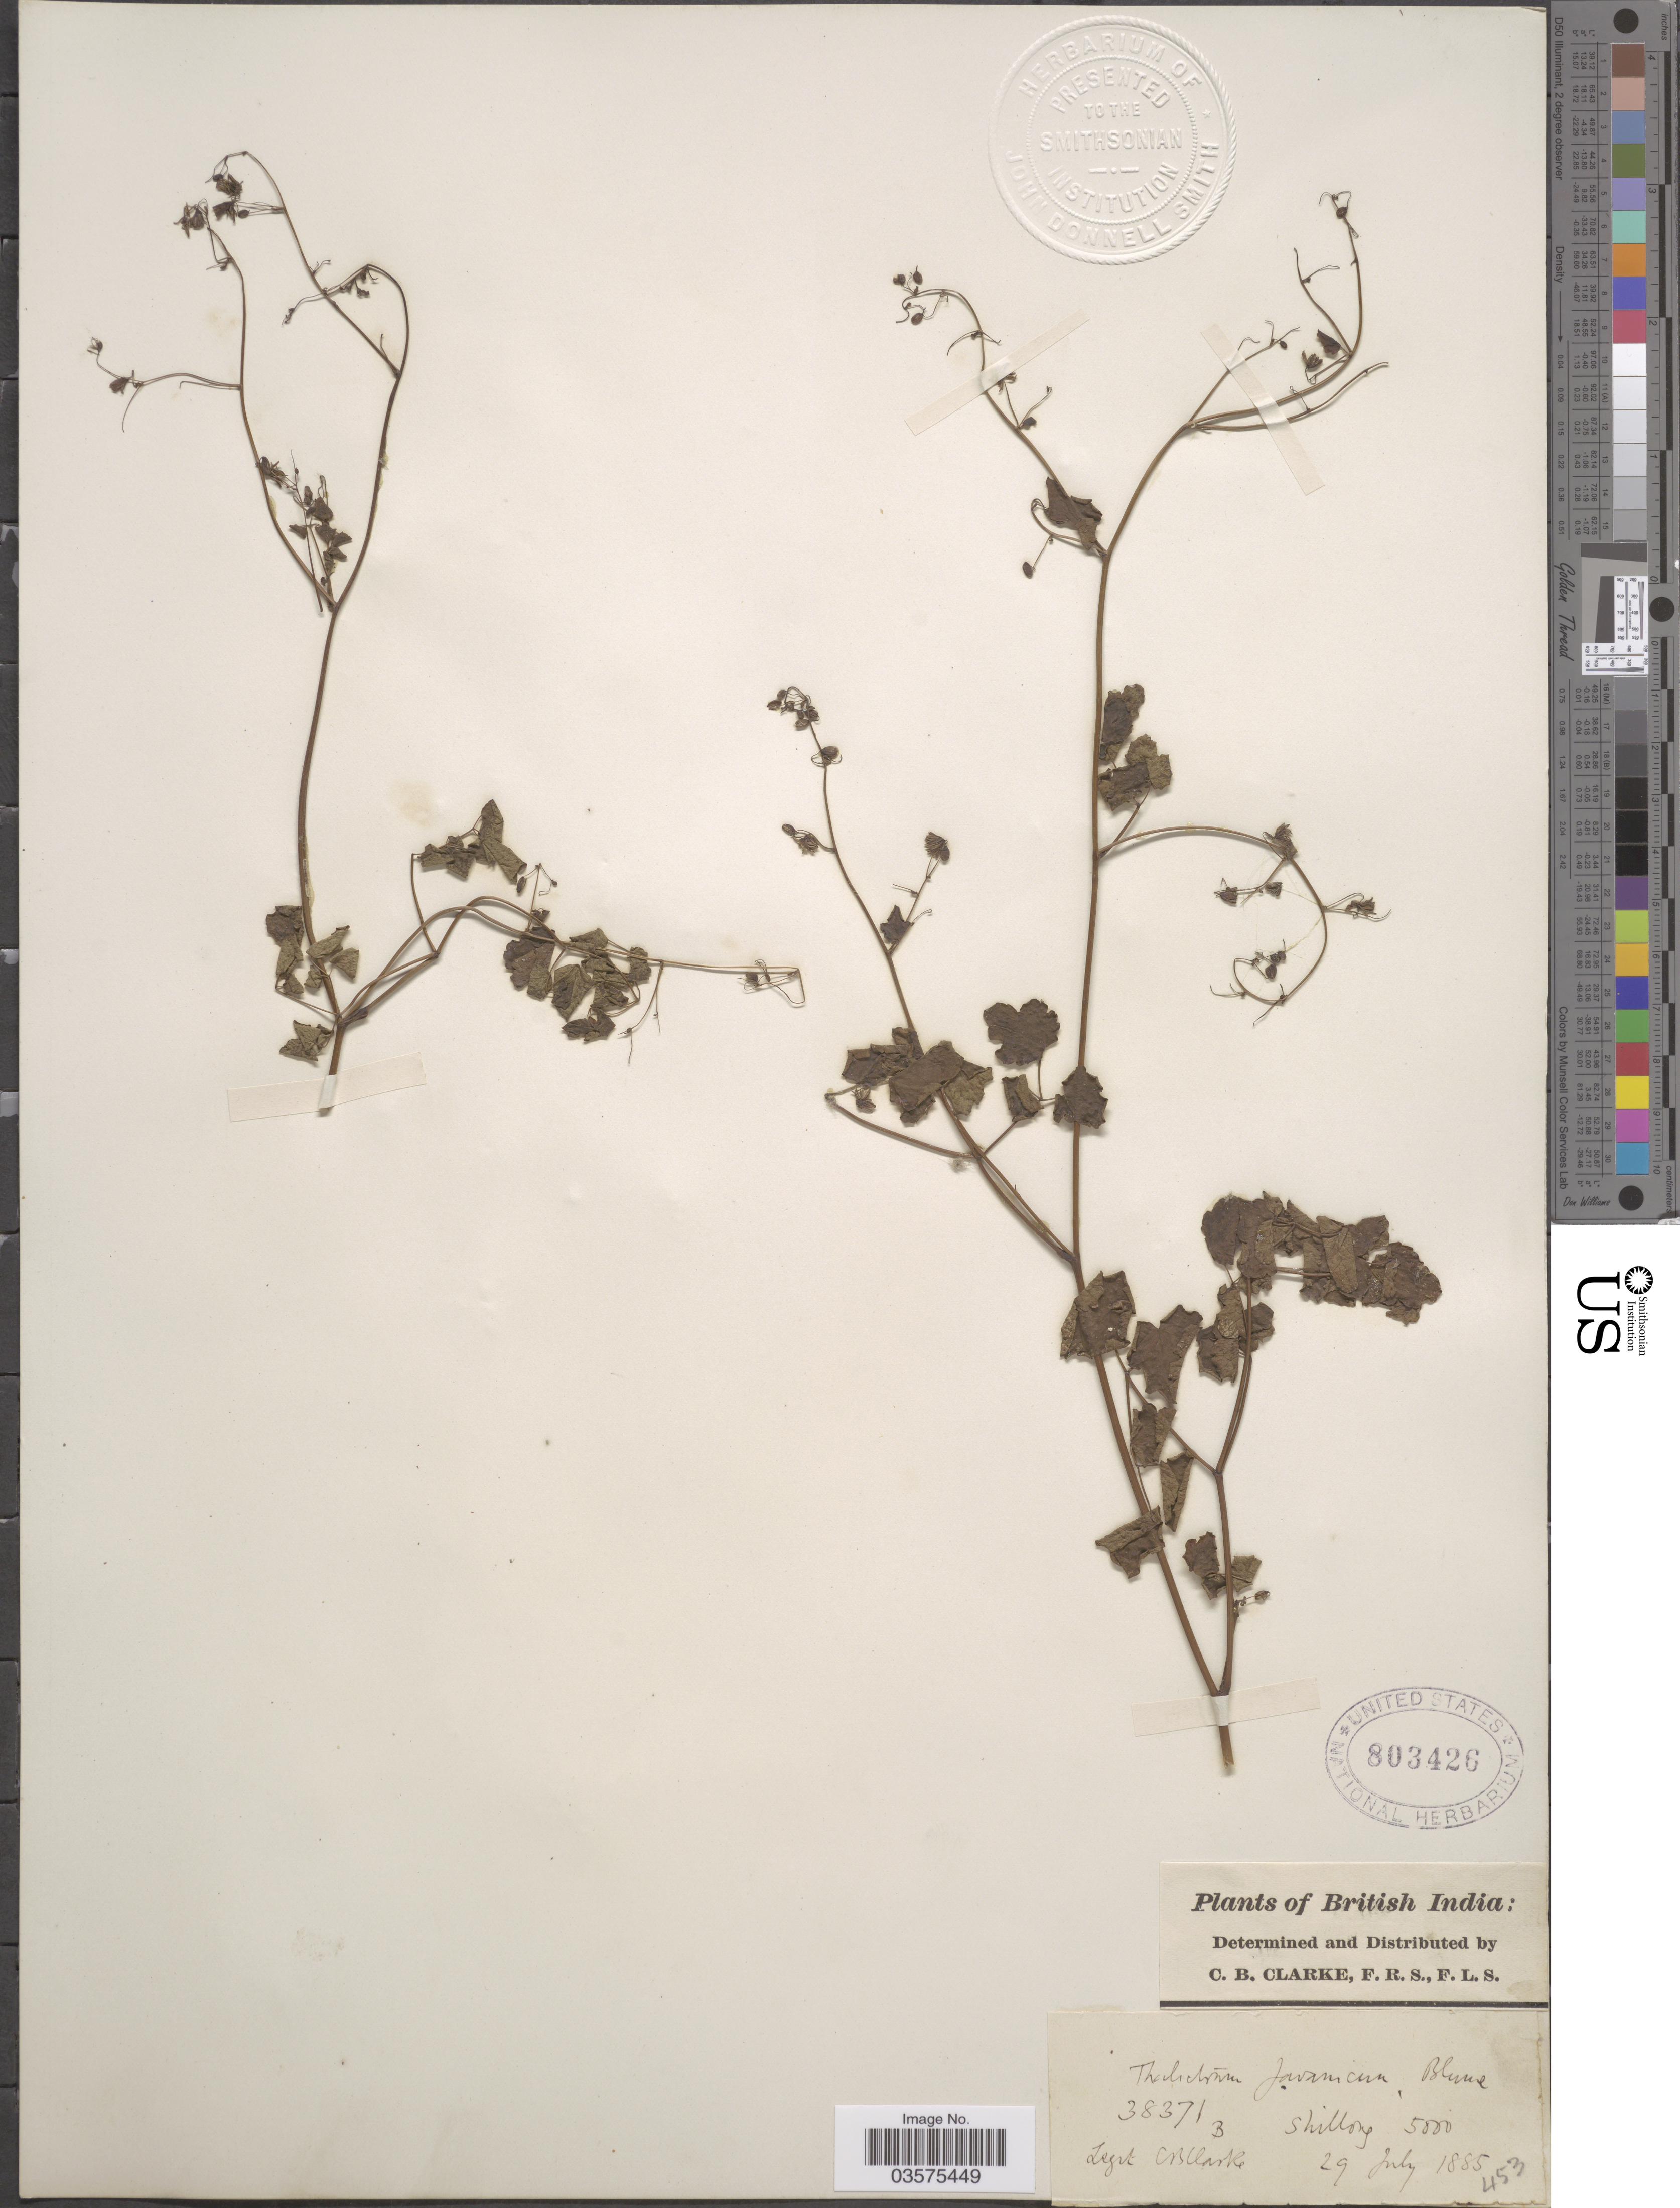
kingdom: Plantae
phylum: Tracheophyta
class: Magnoliopsida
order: Ranunculales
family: Ranunculaceae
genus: Thalictrum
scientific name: Thalictrum javanicum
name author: Blume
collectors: C. B. Clarke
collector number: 38371B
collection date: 1885-07-29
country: India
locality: British India. Shillong.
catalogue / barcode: US 803426